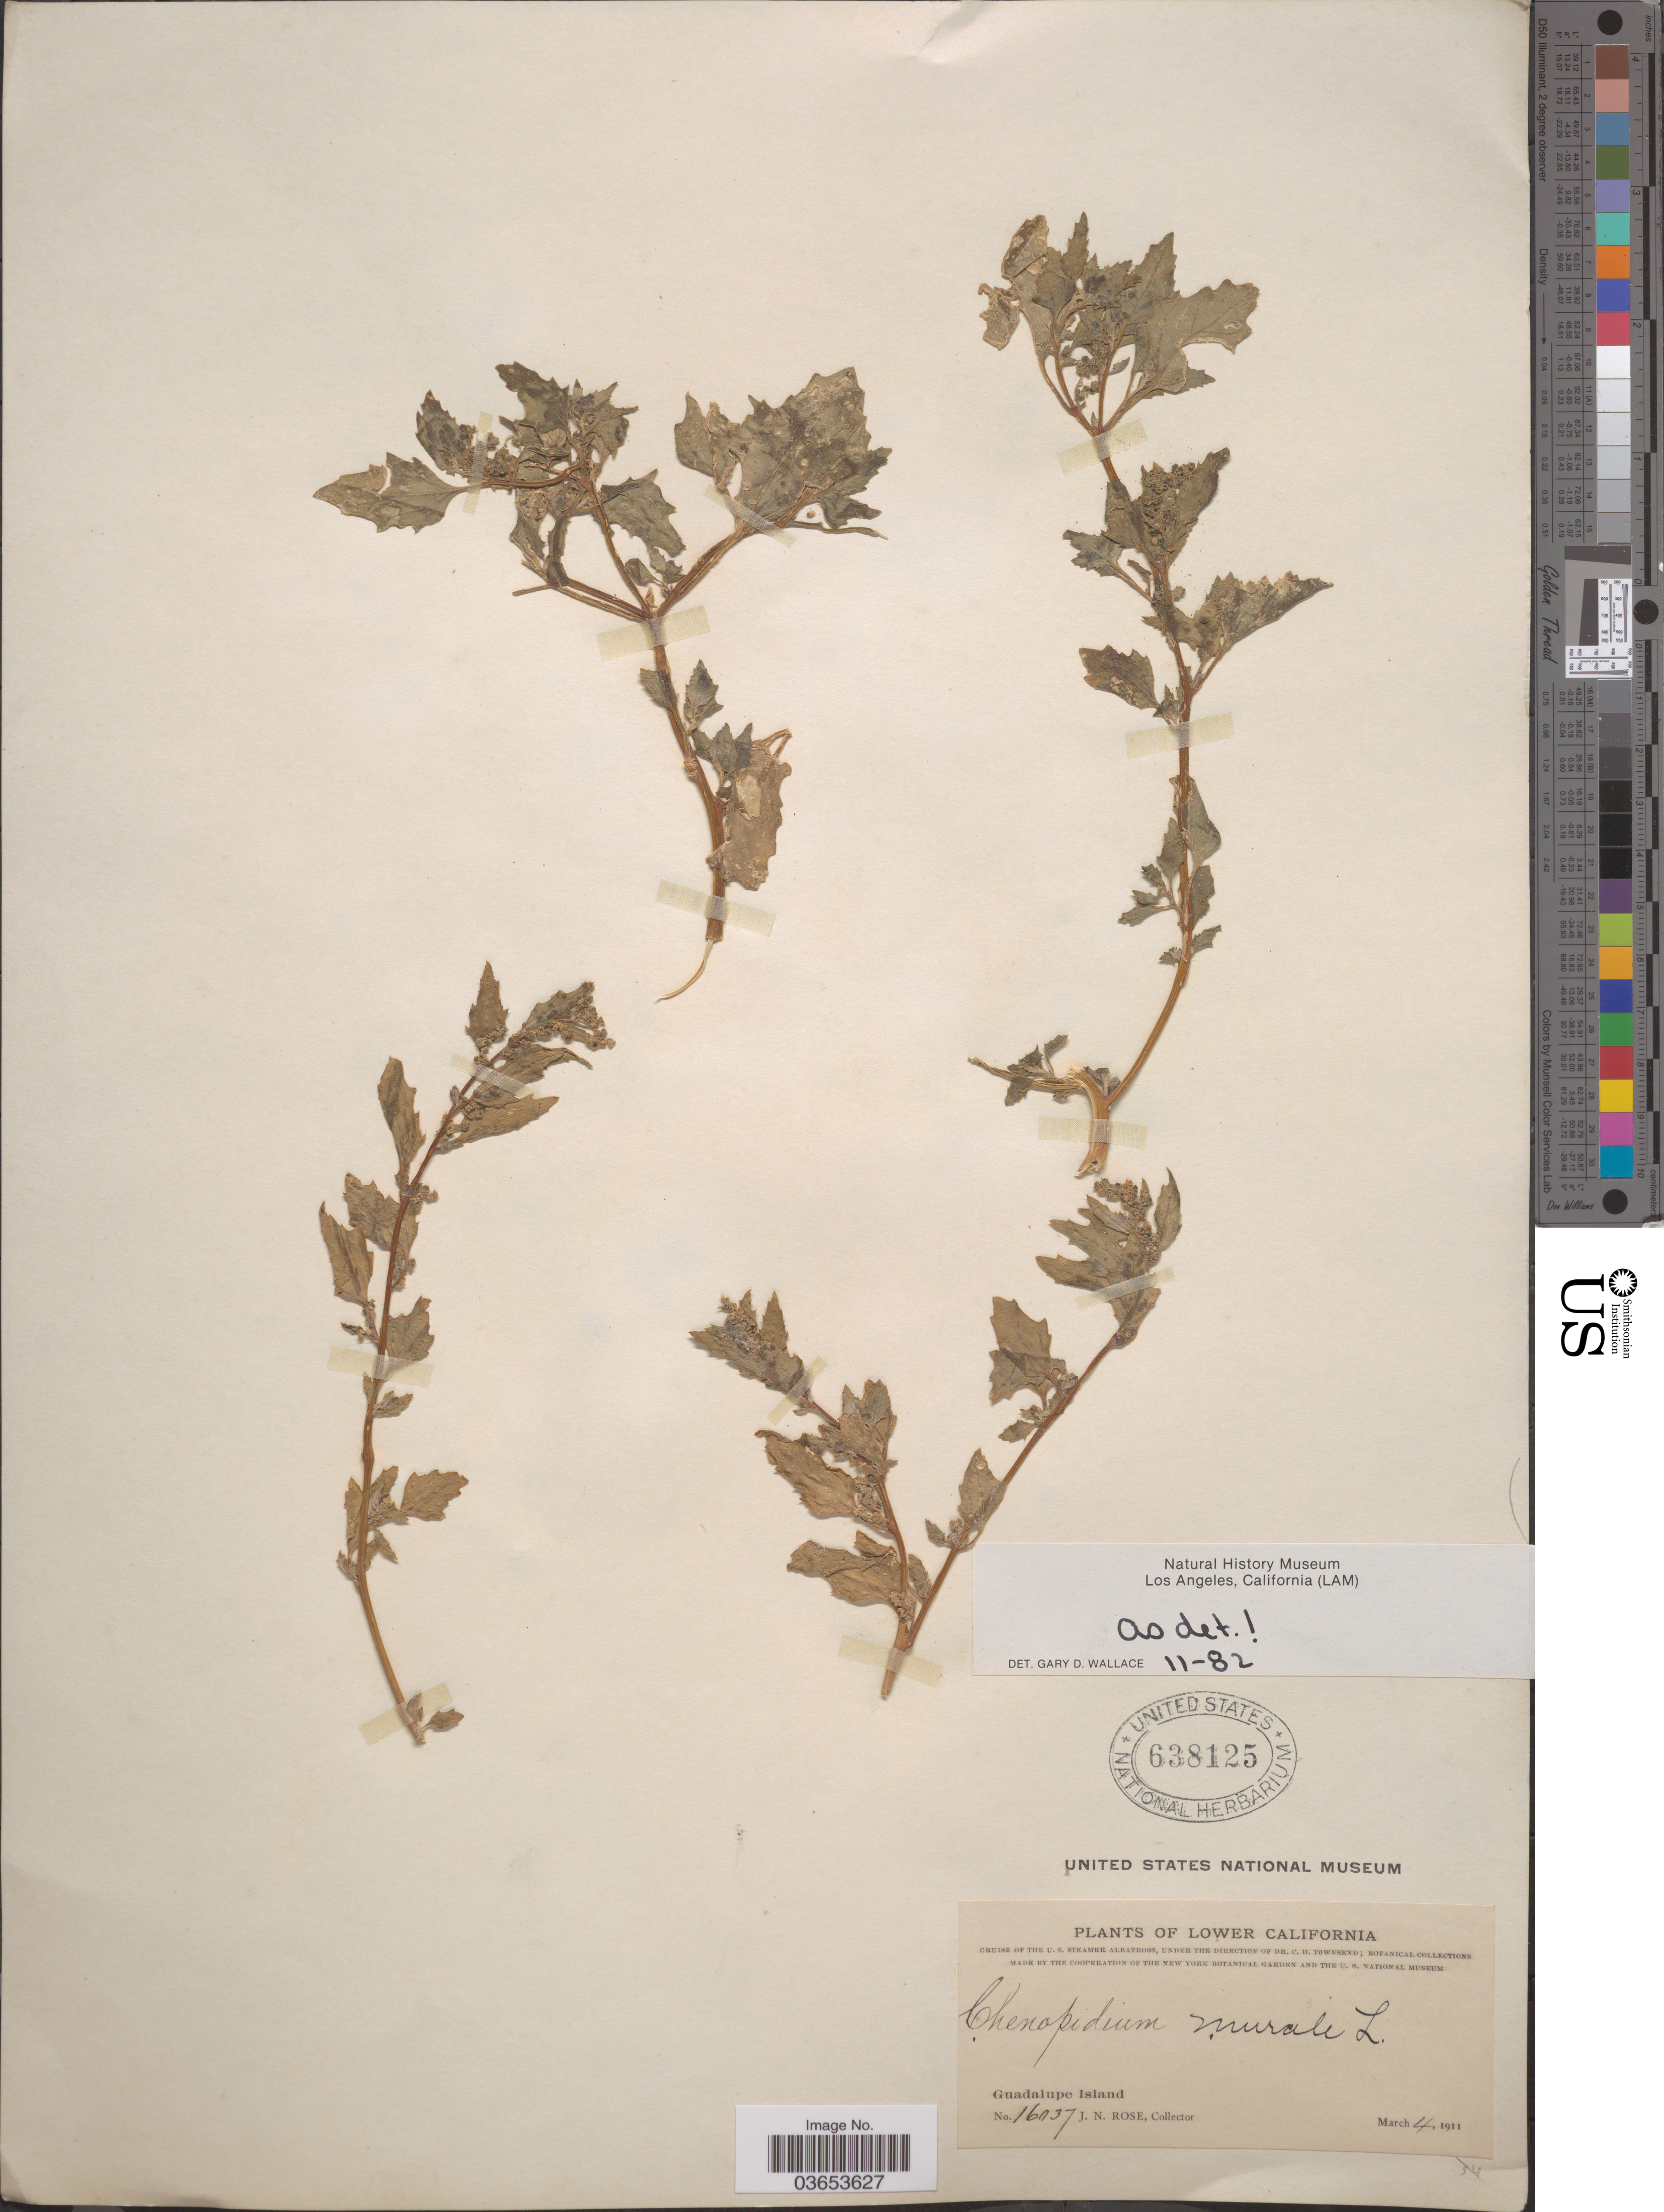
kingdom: Plantae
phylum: Tracheophyta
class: Magnoliopsida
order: Caryophyllales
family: Amaranthaceae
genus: Chenopodium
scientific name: Chenopodium murale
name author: L.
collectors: J. N. Rose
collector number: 16037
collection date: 1911-03-04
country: Mexico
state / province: Baja California Norte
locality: Lower California. Guadalupe Island.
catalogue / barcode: US 638125